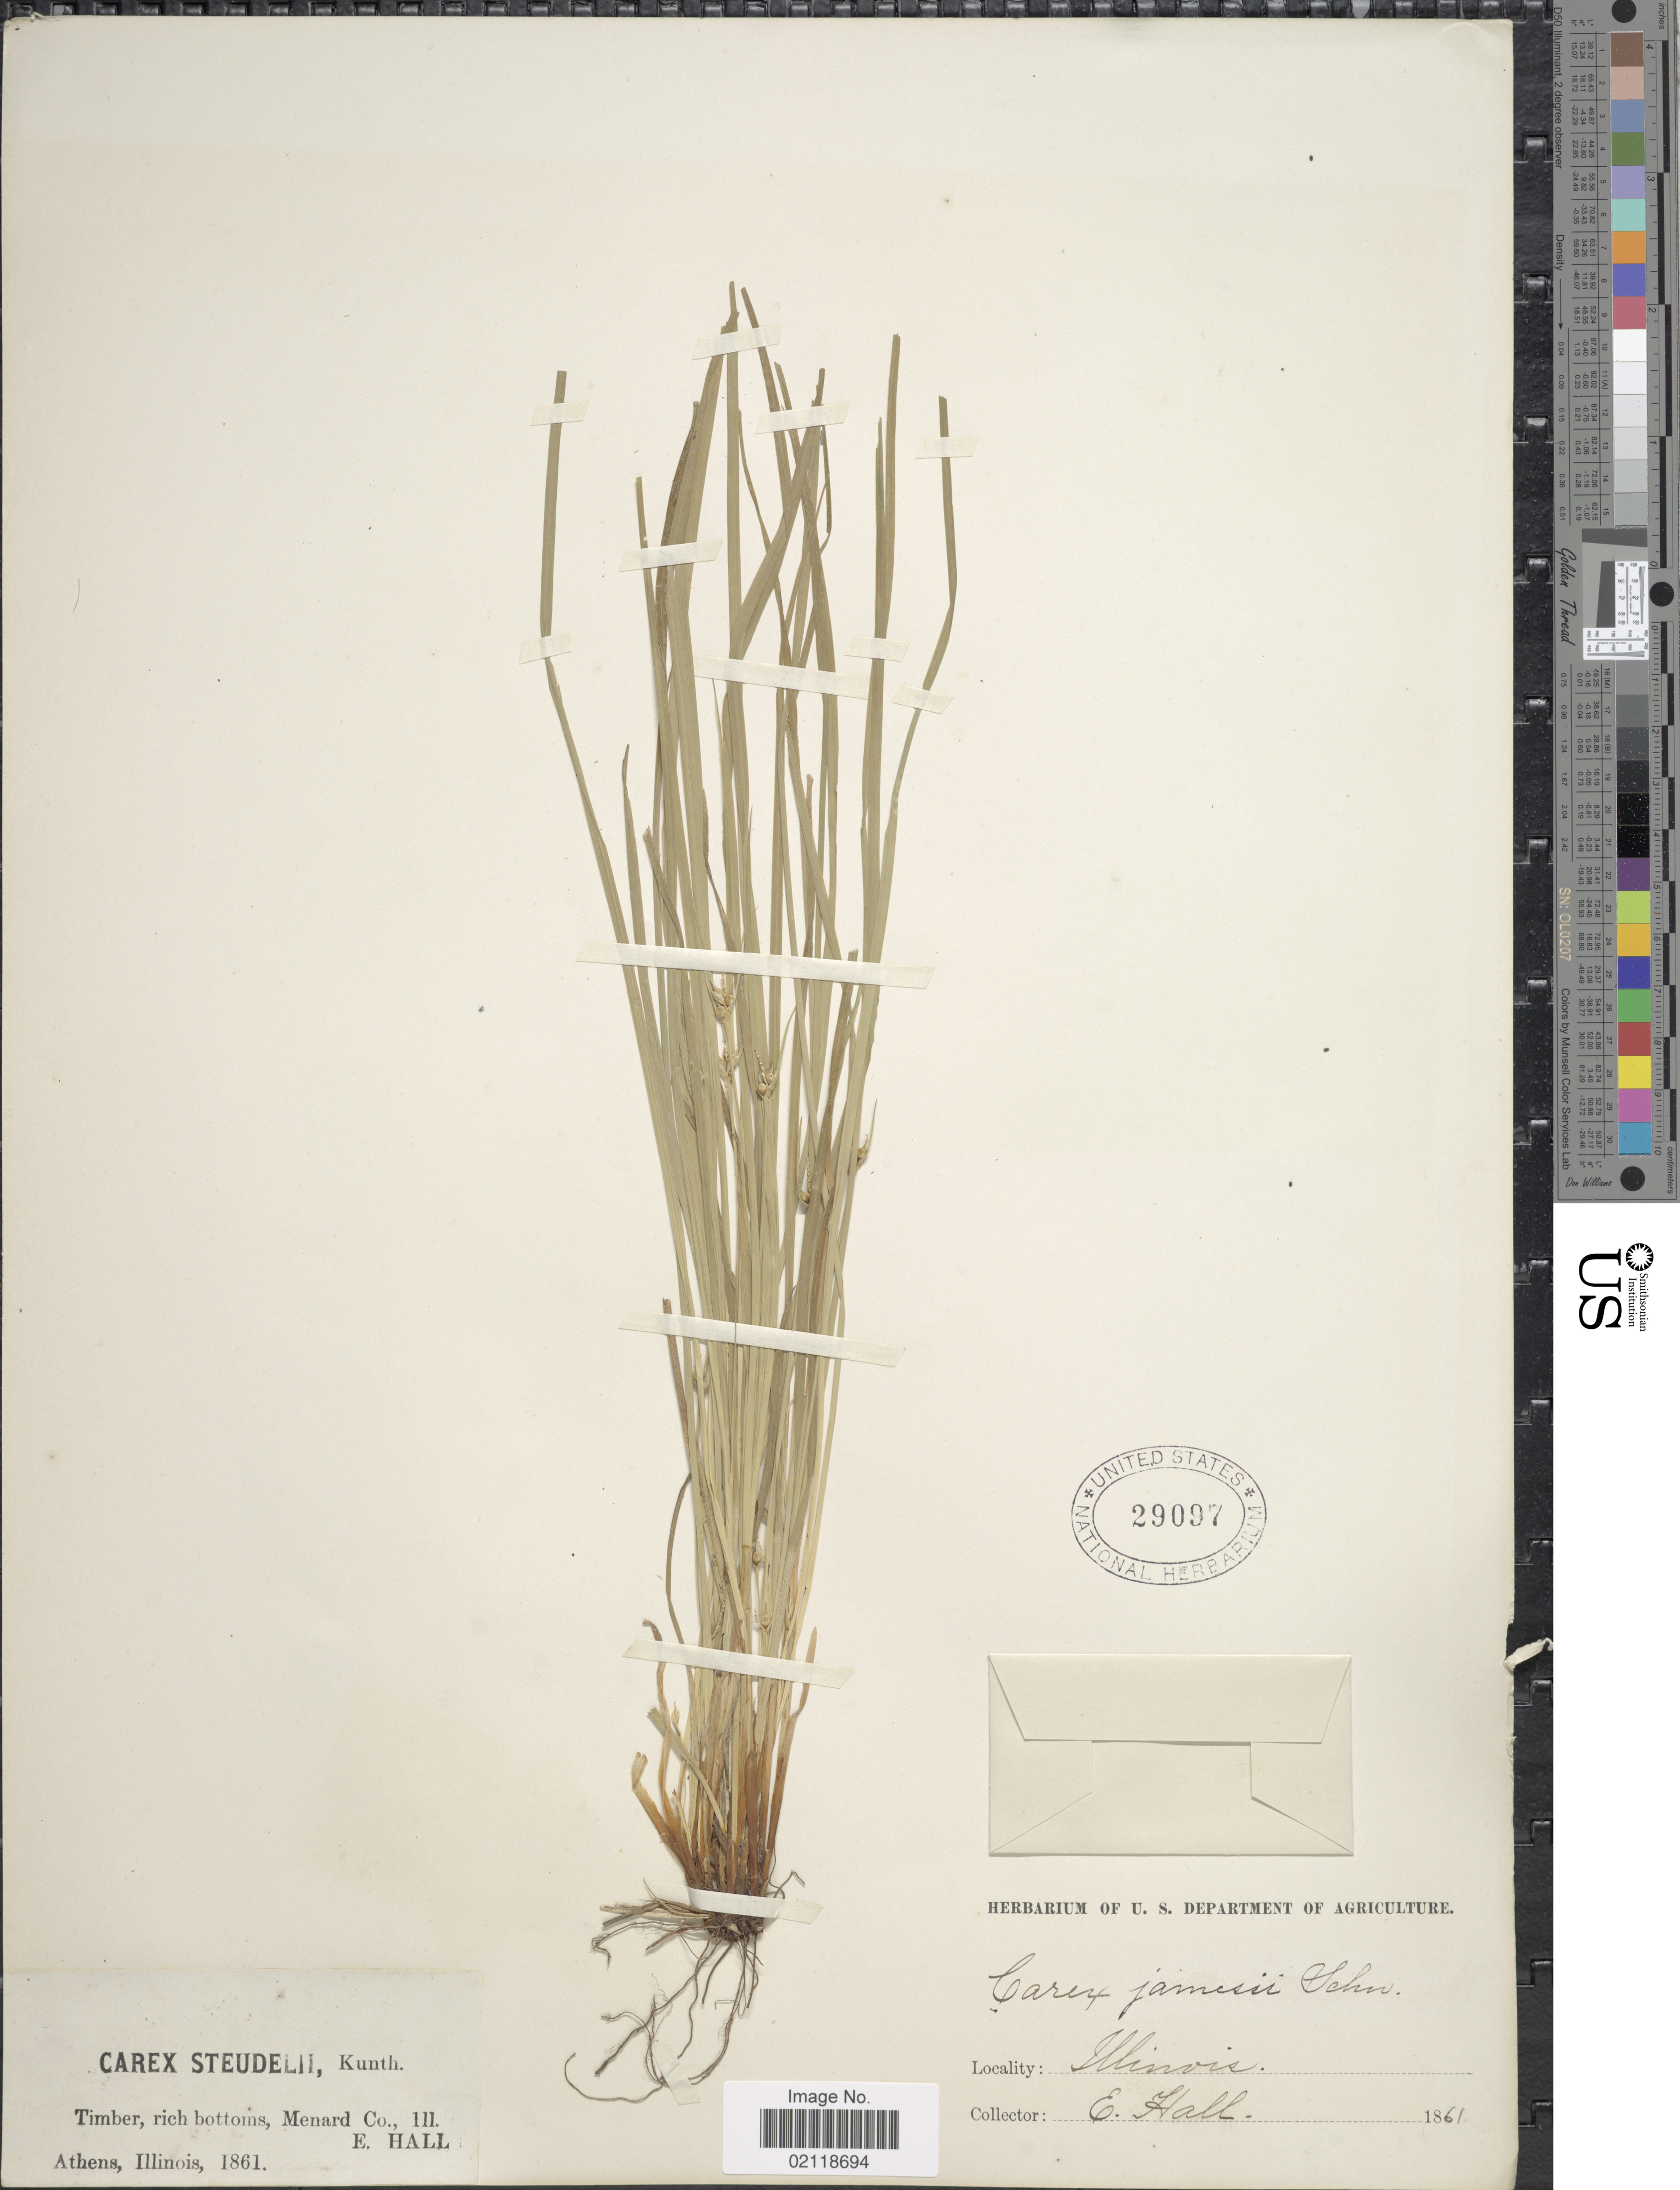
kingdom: Plantae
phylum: Tracheophyta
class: Liliopsida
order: Poales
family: Cyperaceae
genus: Carex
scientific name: Carex jamesii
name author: Schwein.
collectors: E. Hall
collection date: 1861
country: United States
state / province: Illinois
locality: Timber, rich bottoms, Menard Co., Athens.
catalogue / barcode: US 29097